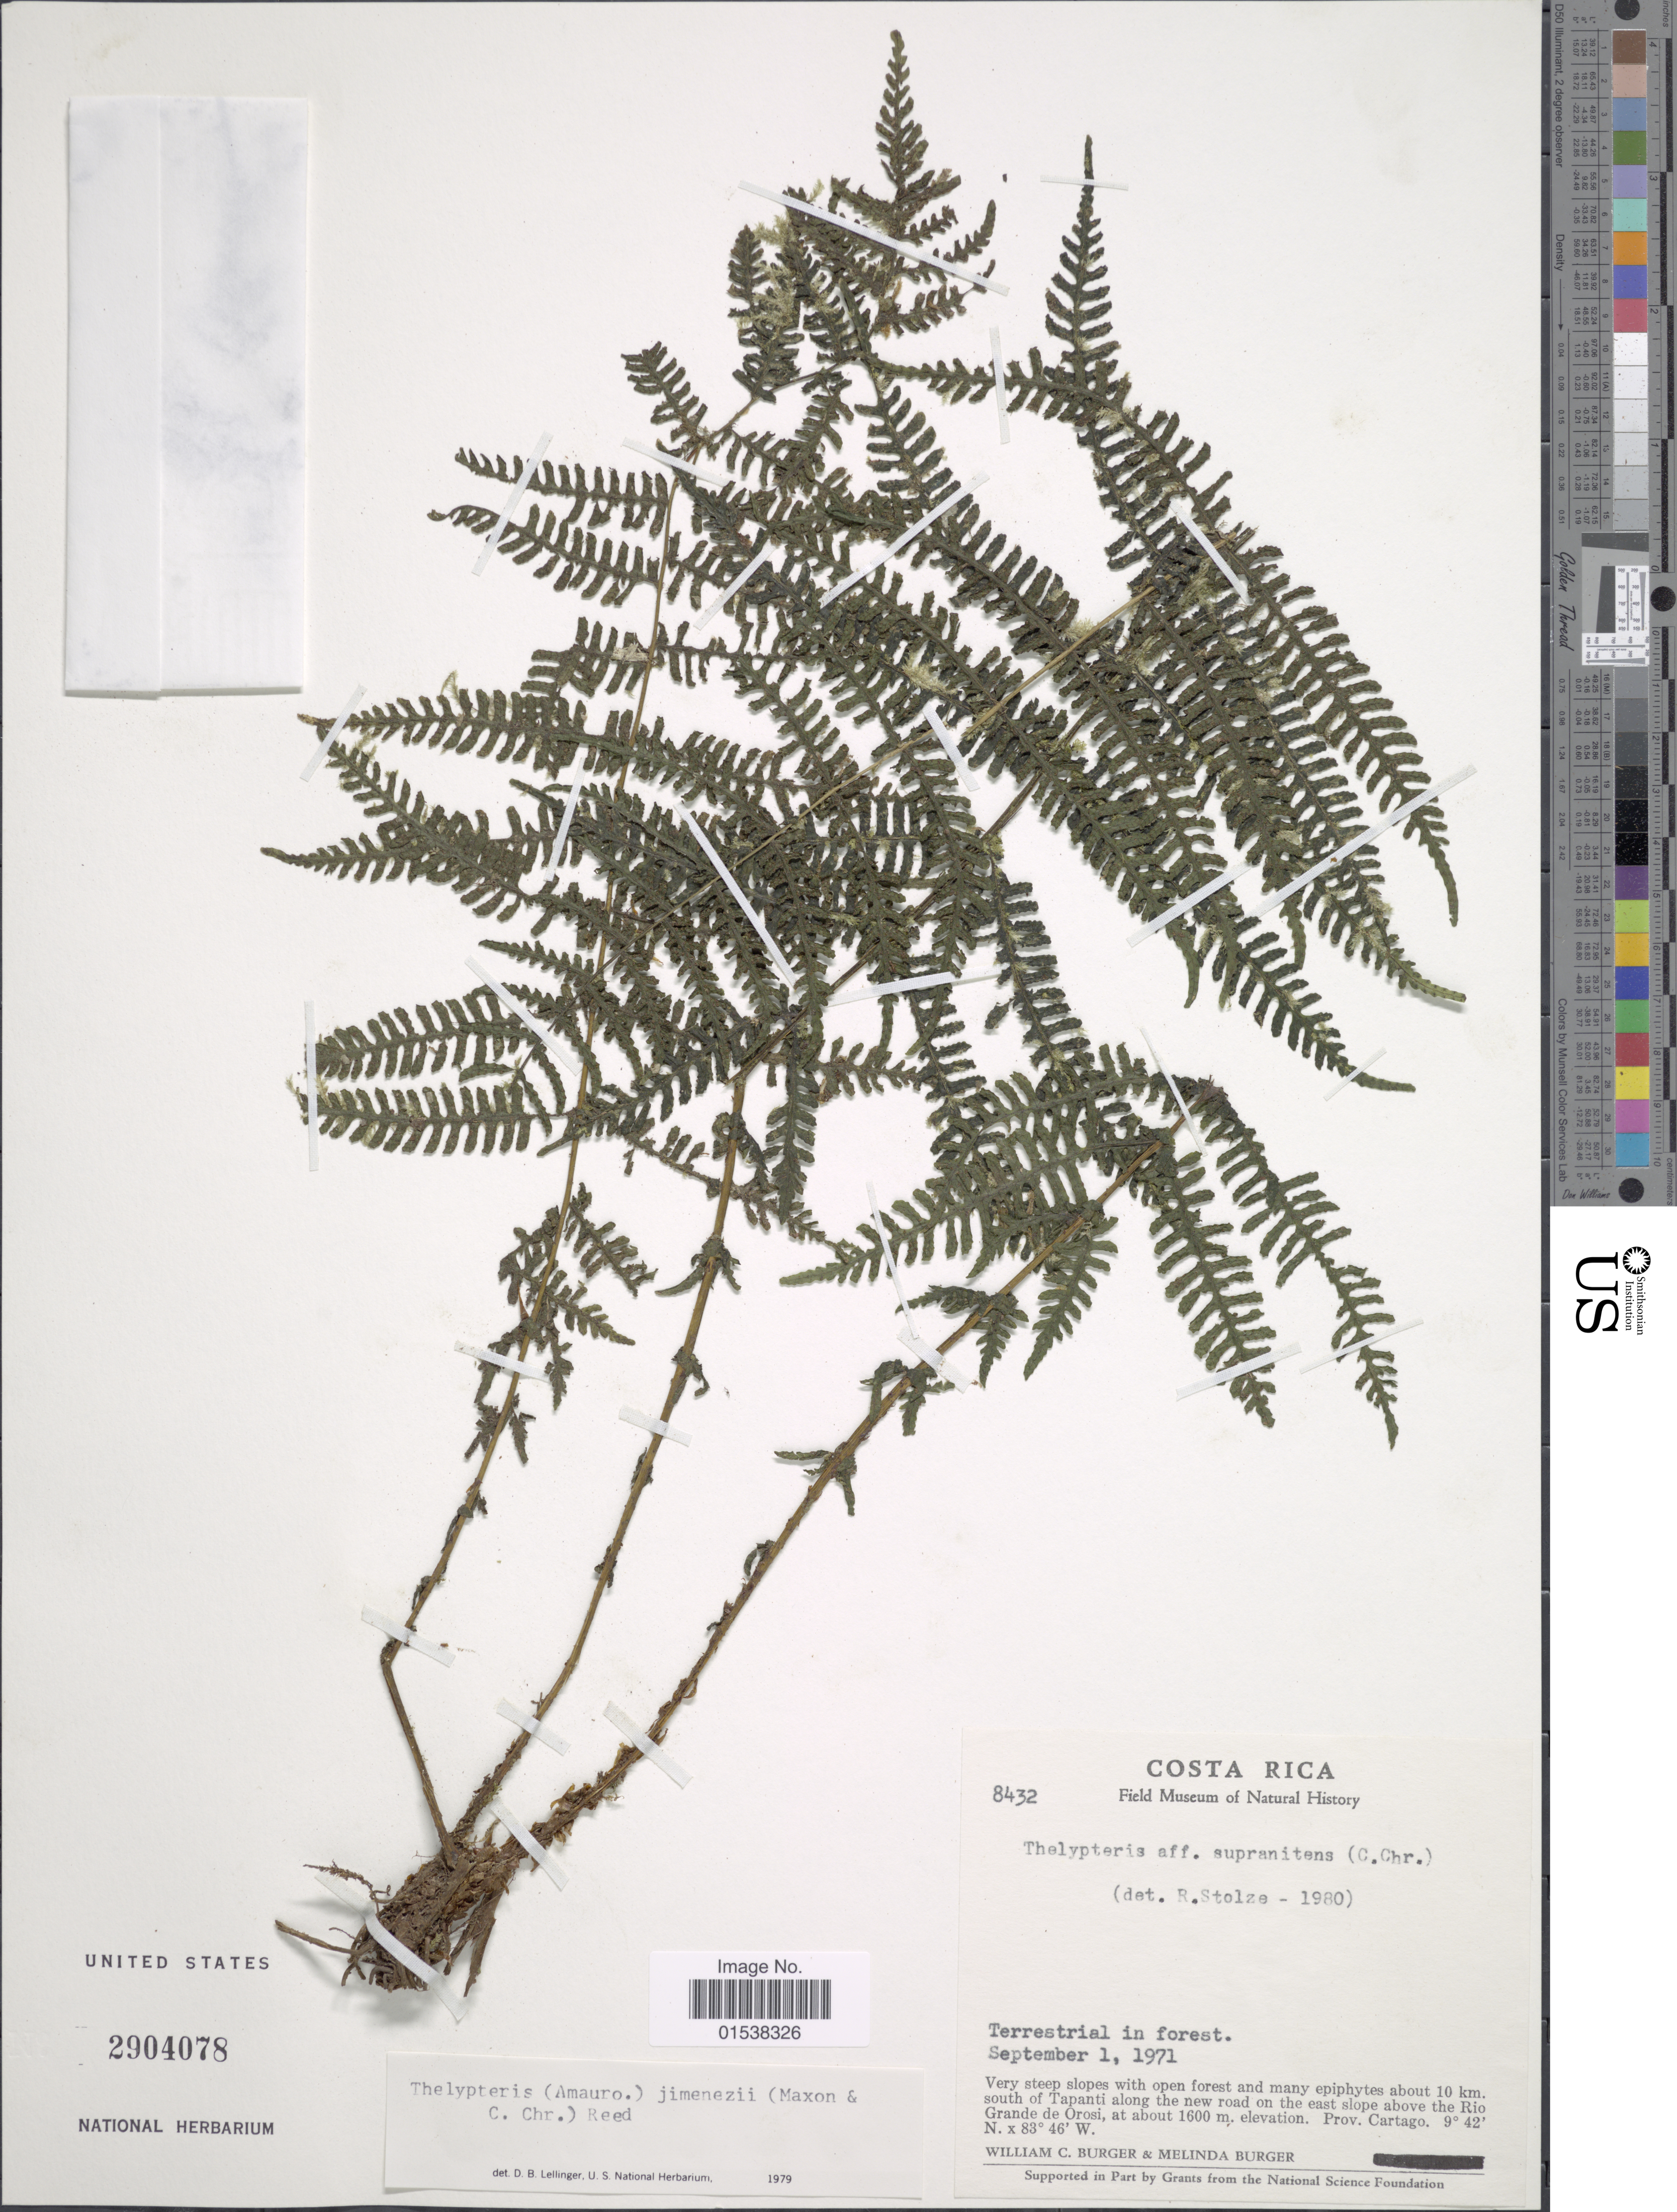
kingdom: Plantae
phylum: Tracheophyta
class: Polypodiopsida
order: Polypodiales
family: Thelypteridaceae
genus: Amauropelta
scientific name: Amauropelta jiminezii (Maxon & C. Chr.) comb. nov., ined 2015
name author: (Maxon & C. Chr.)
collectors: W. Burger & M. Burger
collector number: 8432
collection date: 1971-09-01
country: Costa Rica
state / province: Cartago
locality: Very steep slopes with open forest and many epiphytes about 10 km south of Tapanti along the new road on the east slope above the Rio Grande de Orosi, Prov. Cartago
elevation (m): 1600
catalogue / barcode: US 2904078